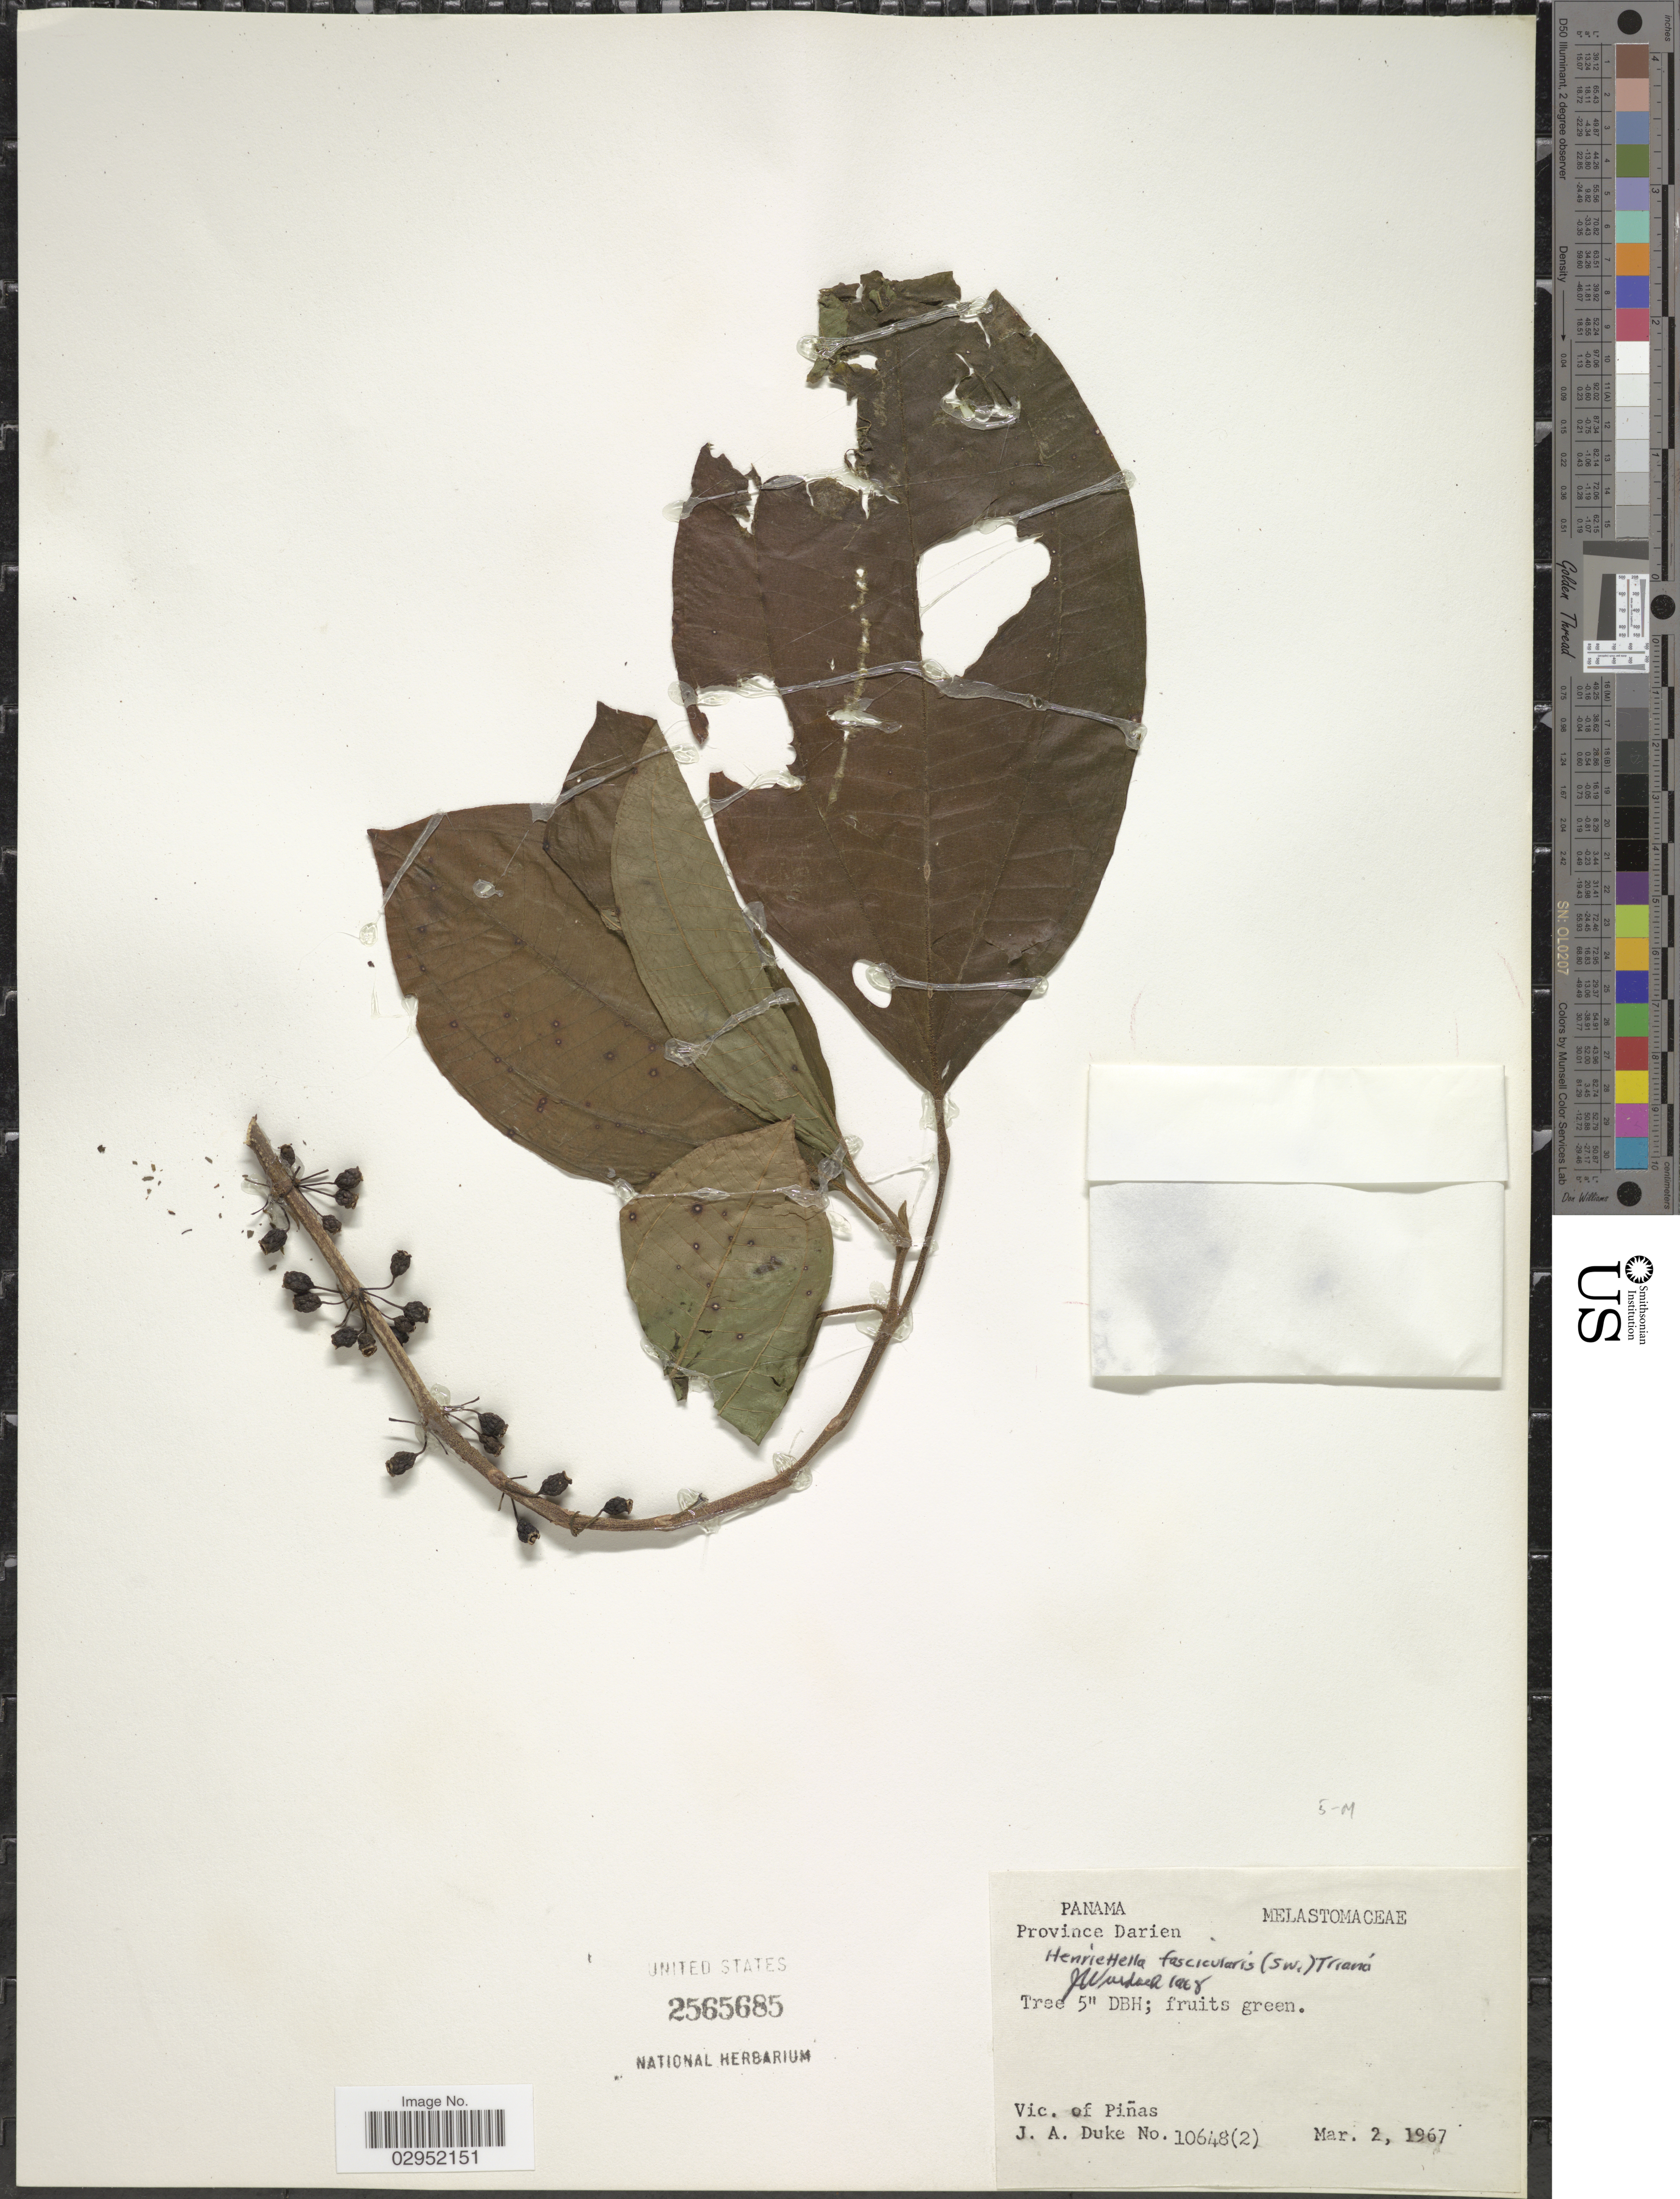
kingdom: Plantae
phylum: Tracheophyta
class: Magnoliopsida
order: Myrtales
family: Melastomataceae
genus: Henriettea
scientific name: Henriettea fascicularis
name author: (Sw.) M. Gómez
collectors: J. A. Duke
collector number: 10648(2)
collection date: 1967-03-02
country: Panama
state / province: Darién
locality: Vic. of Piñas.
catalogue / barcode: US 2565685